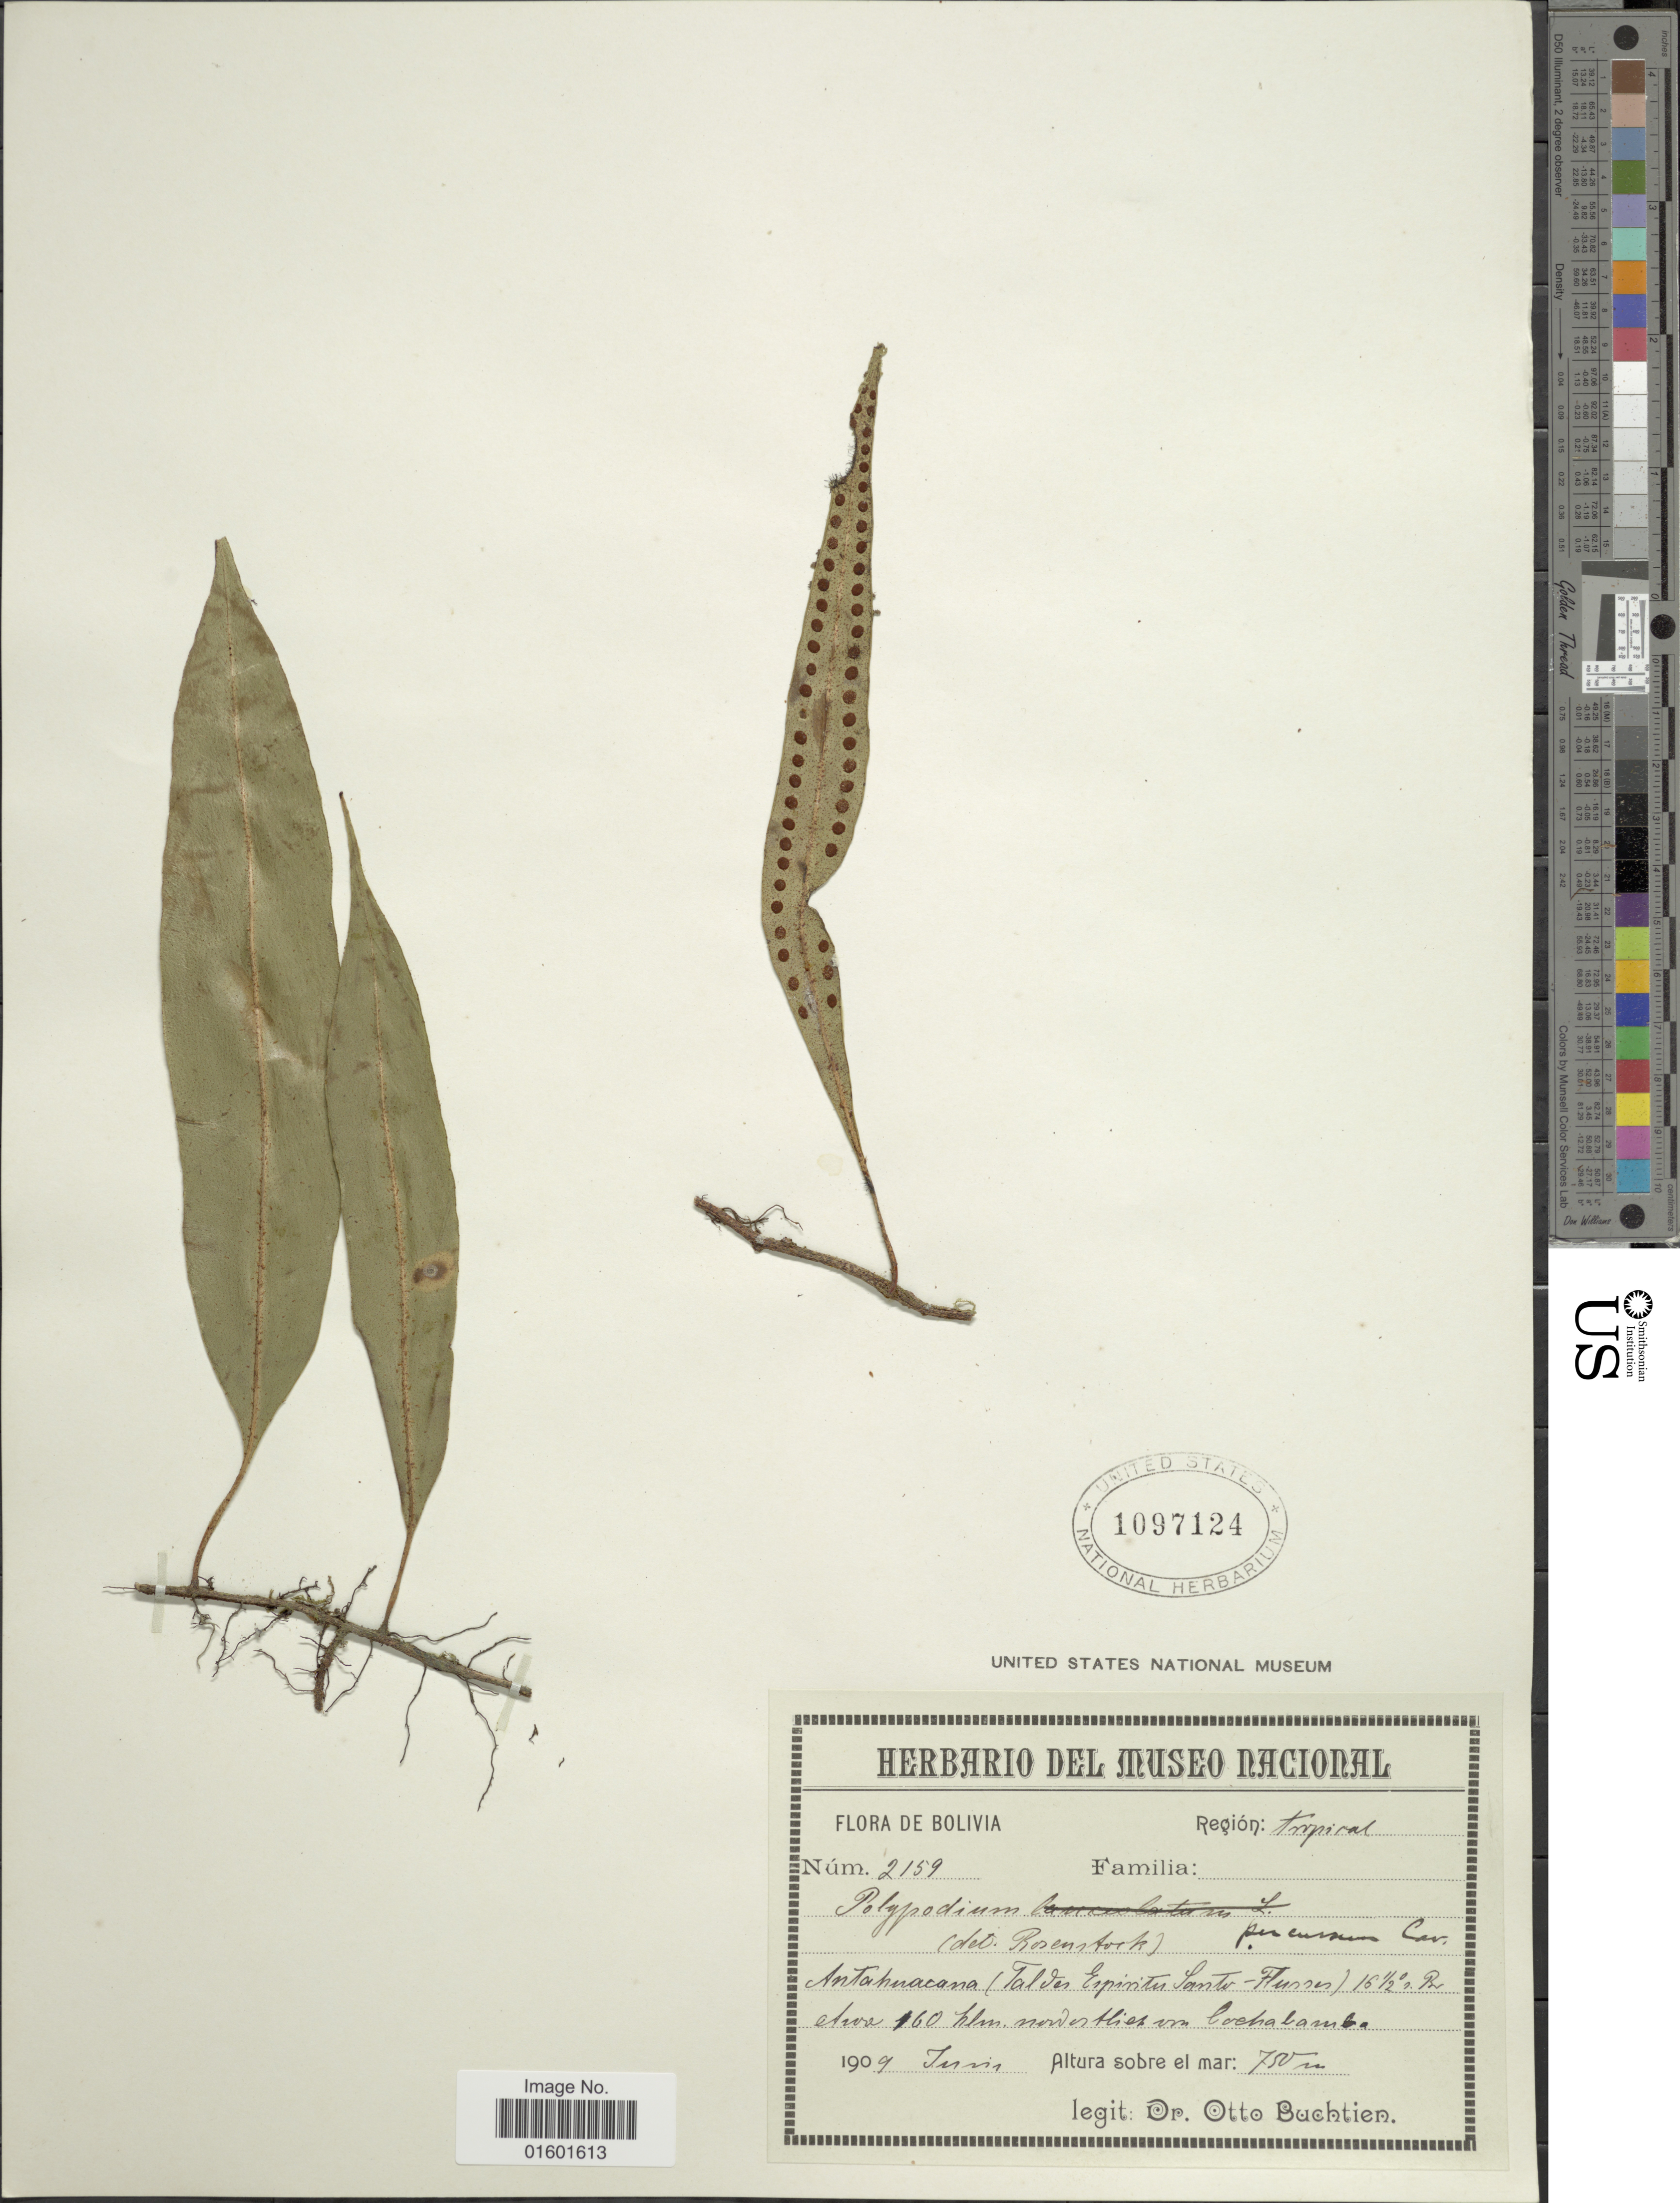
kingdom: Plantae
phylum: Tracheophyta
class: Polypodiopsida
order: Polypodiales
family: Polypodiaceae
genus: Microgramma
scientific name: Microgramma percussa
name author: (Cav.) de la Sota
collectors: O. Buchtien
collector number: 2159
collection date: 1909-06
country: Bolivia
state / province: Cochabamba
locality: Region Tropical, Antahuacana (Valley of Espiritu Santo River) 160 km N from Cochabamba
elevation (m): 750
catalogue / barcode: US 1097124